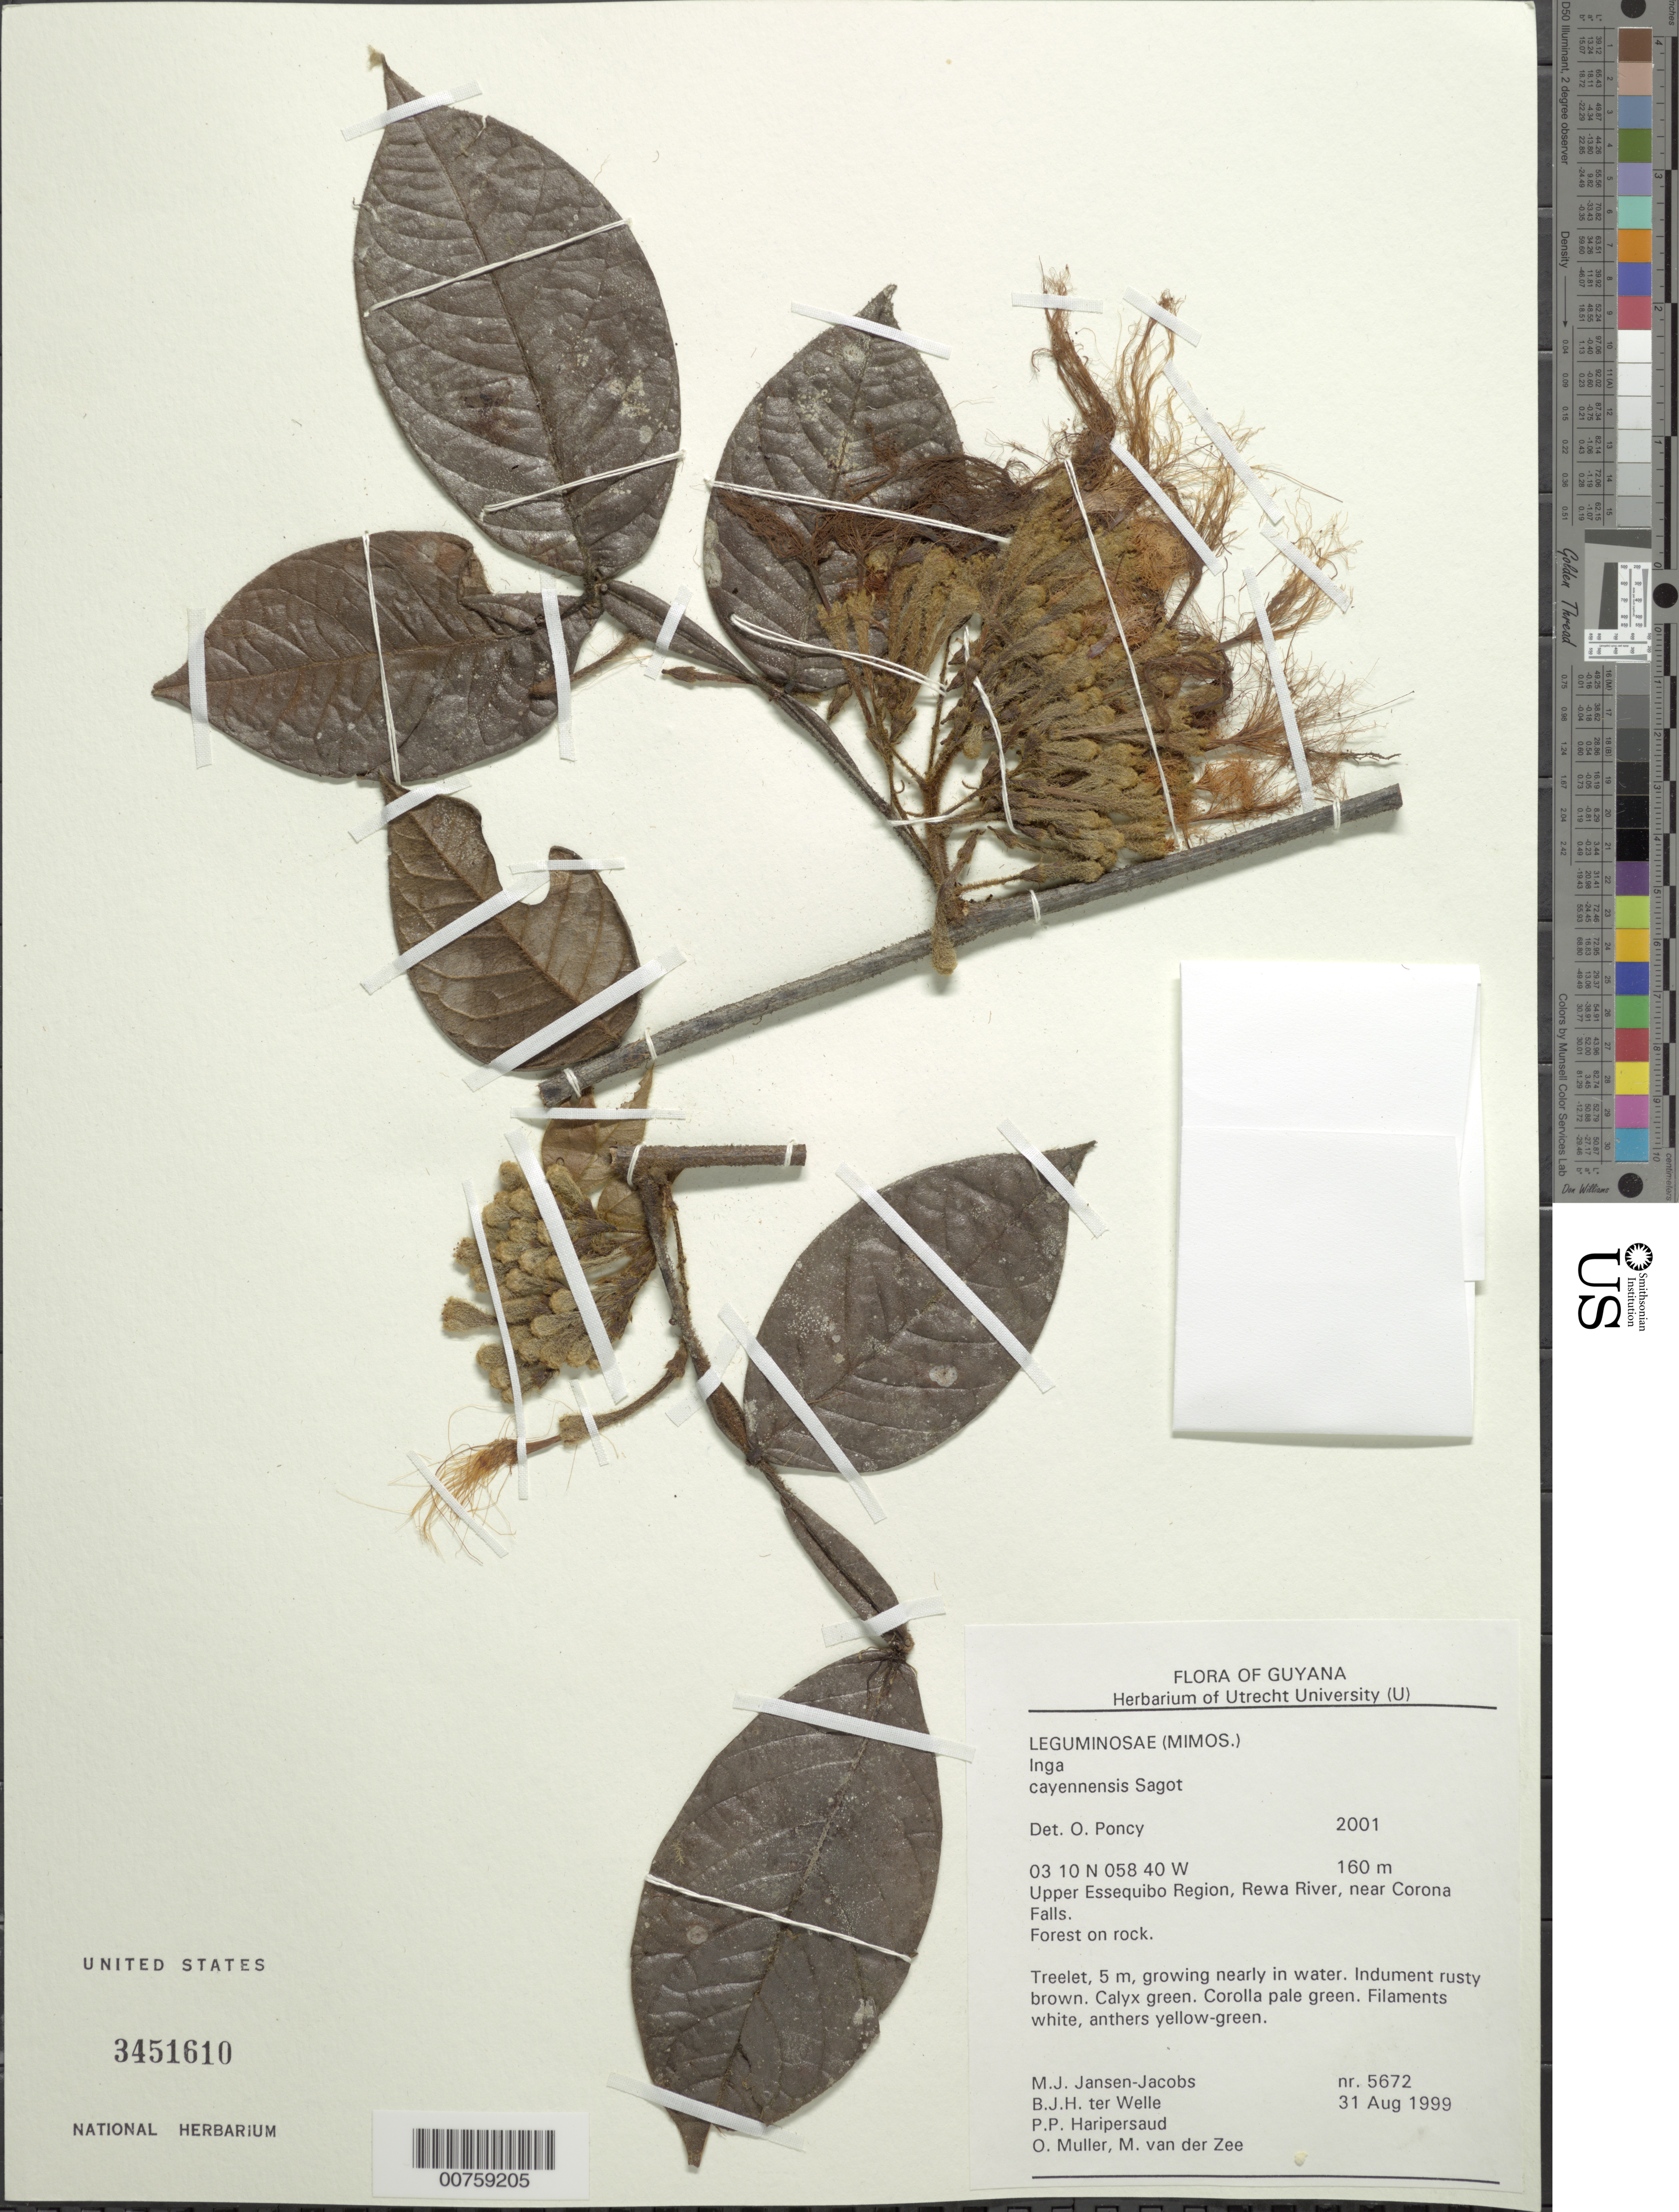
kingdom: Plantae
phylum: Tracheophyta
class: Magnoliopsida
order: Fabales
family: Fabaceae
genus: Inga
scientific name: Inga cayennensis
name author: Sagot ex Benth.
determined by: Poncy, O.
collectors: M. J. Jansen-Jacobs, B. Welle, P. Haripersaud, O. Muller & M. van der Zee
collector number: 5672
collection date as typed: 31-Aug-99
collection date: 1999-08-31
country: Guyana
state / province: U. Takutu-U. Essequibo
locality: Rewa River, near Corona Falls, Upper Essequibo Region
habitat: Forest on rock; growing nearly in water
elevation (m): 160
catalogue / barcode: US 3451610